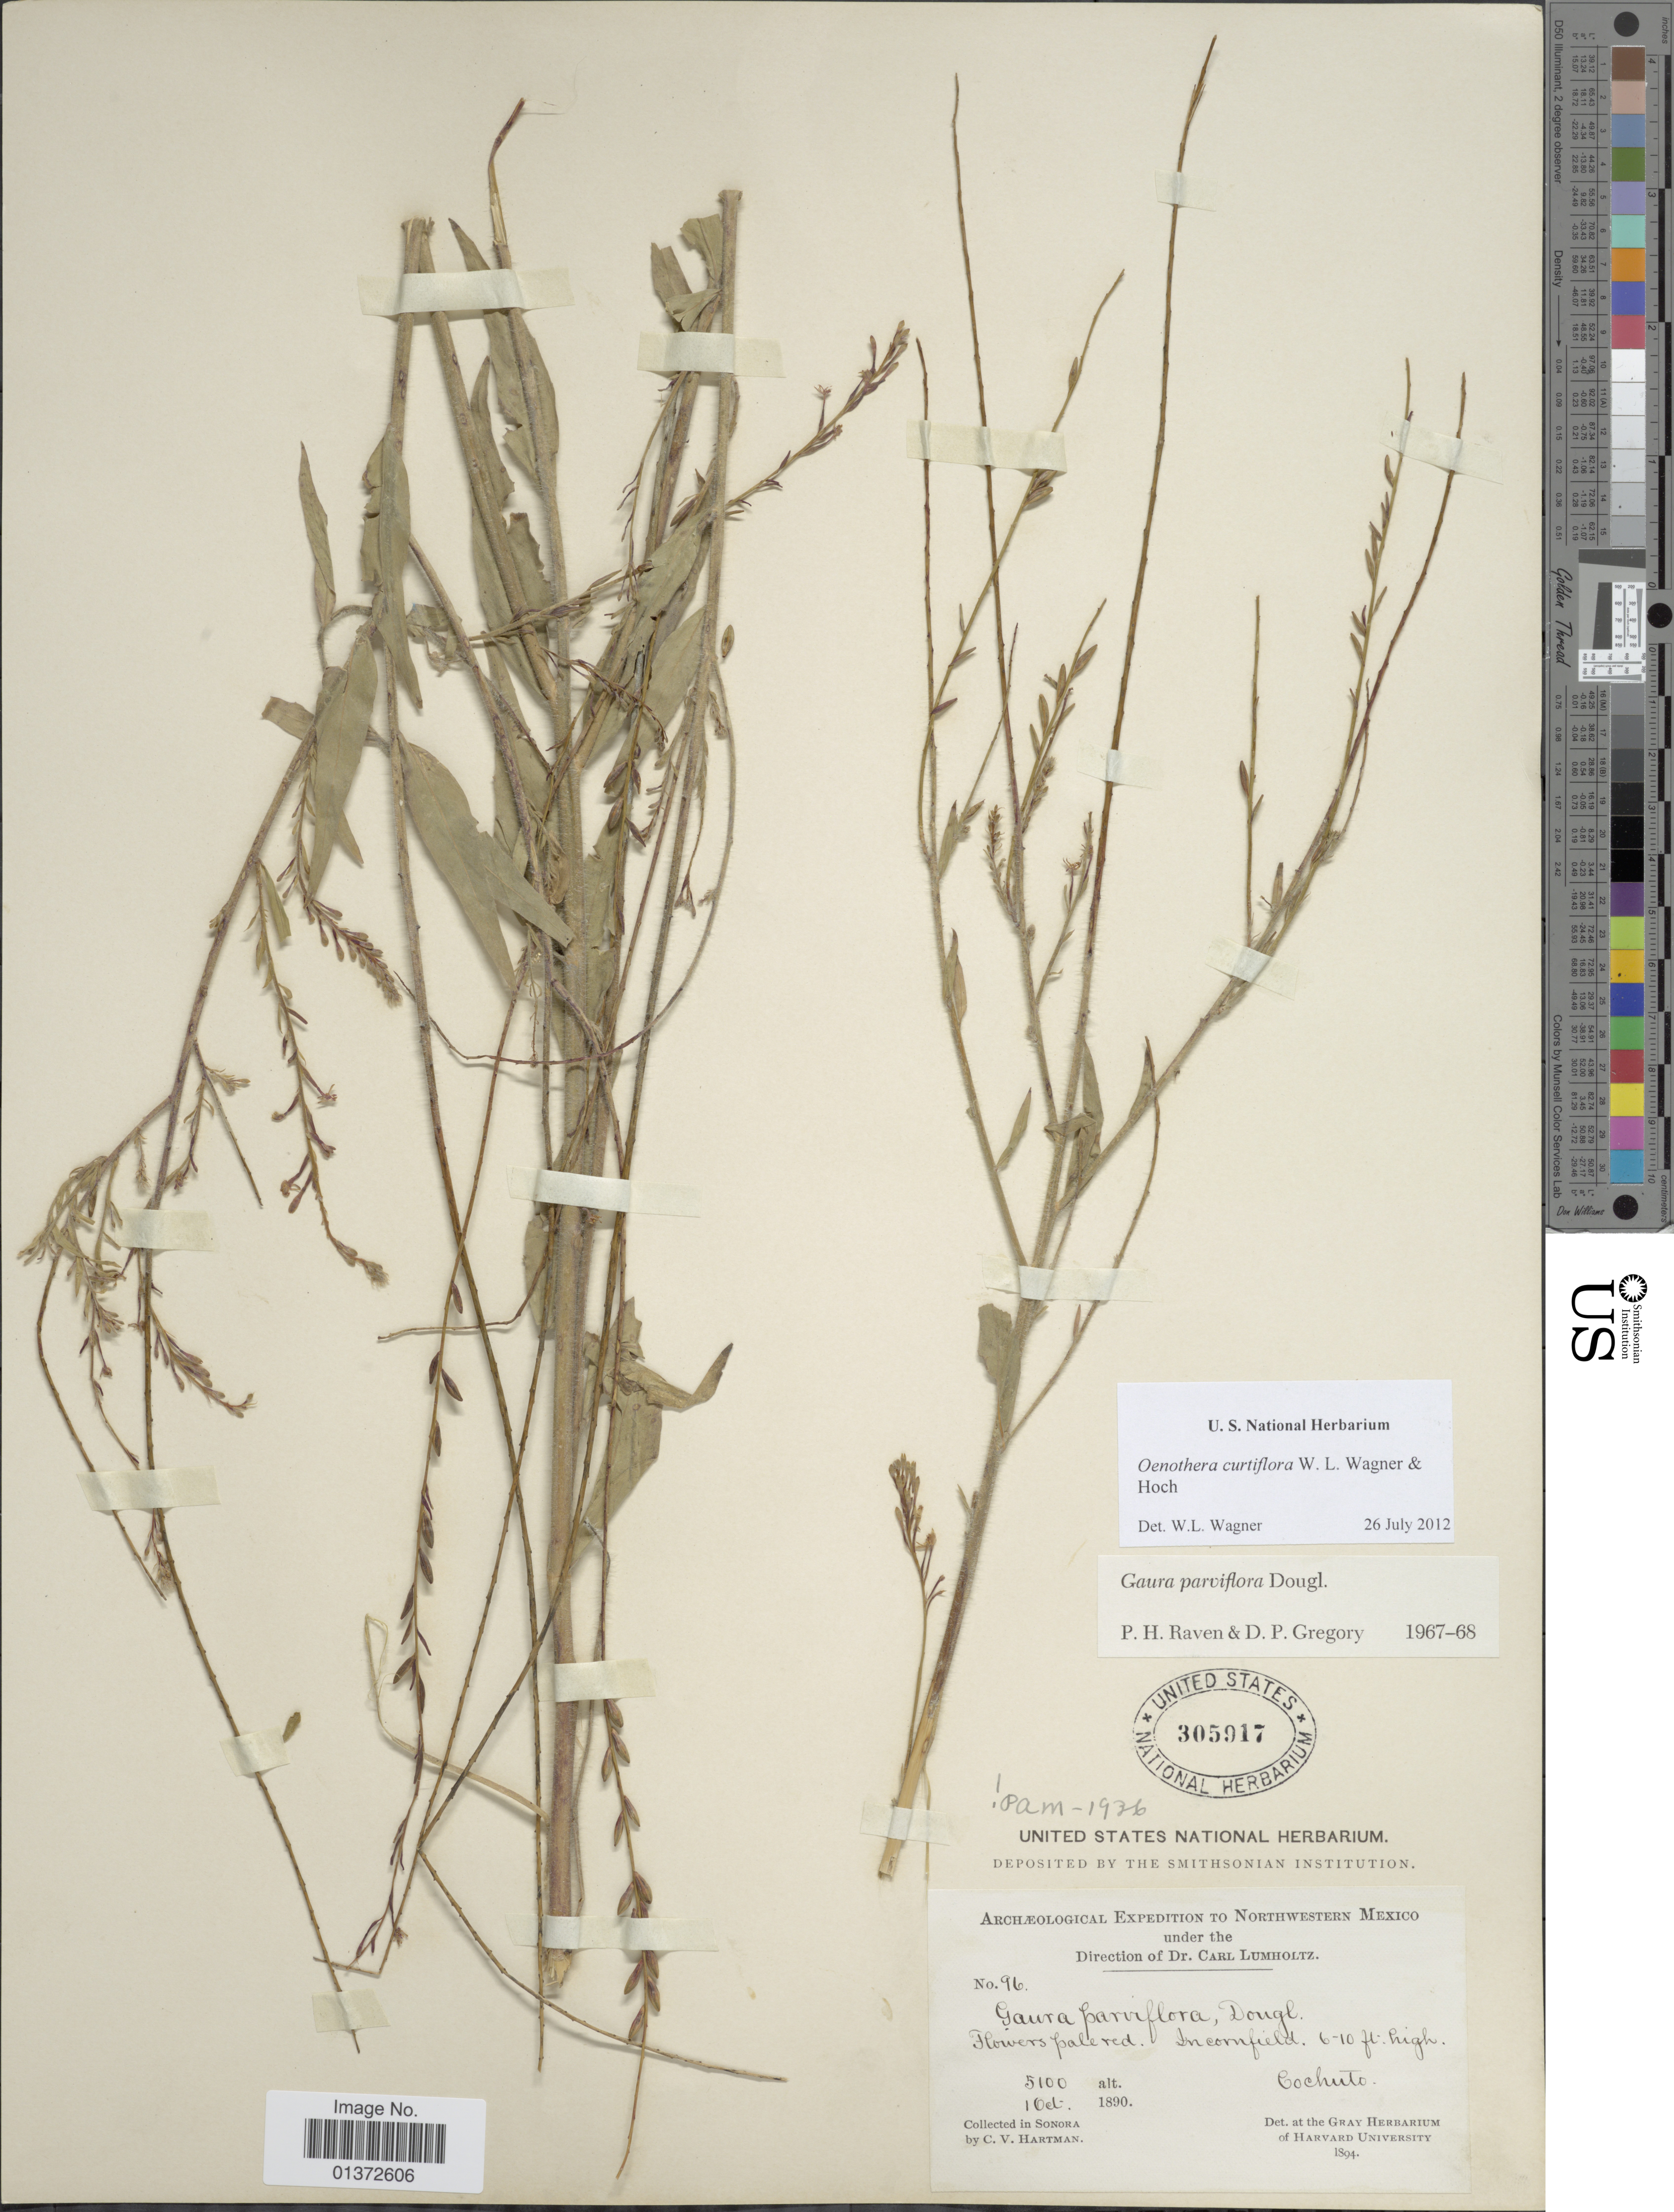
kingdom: Plantae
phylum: Tracheophyta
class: Magnoliopsida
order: Myrtales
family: Onagraceae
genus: Oenothera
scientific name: Oenothera curtiflora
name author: W.L. Wagner & Hoch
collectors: C. V. Hartman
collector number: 96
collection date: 1890-10-01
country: Mexico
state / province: Sonora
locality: Cochuto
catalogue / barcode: US 305917